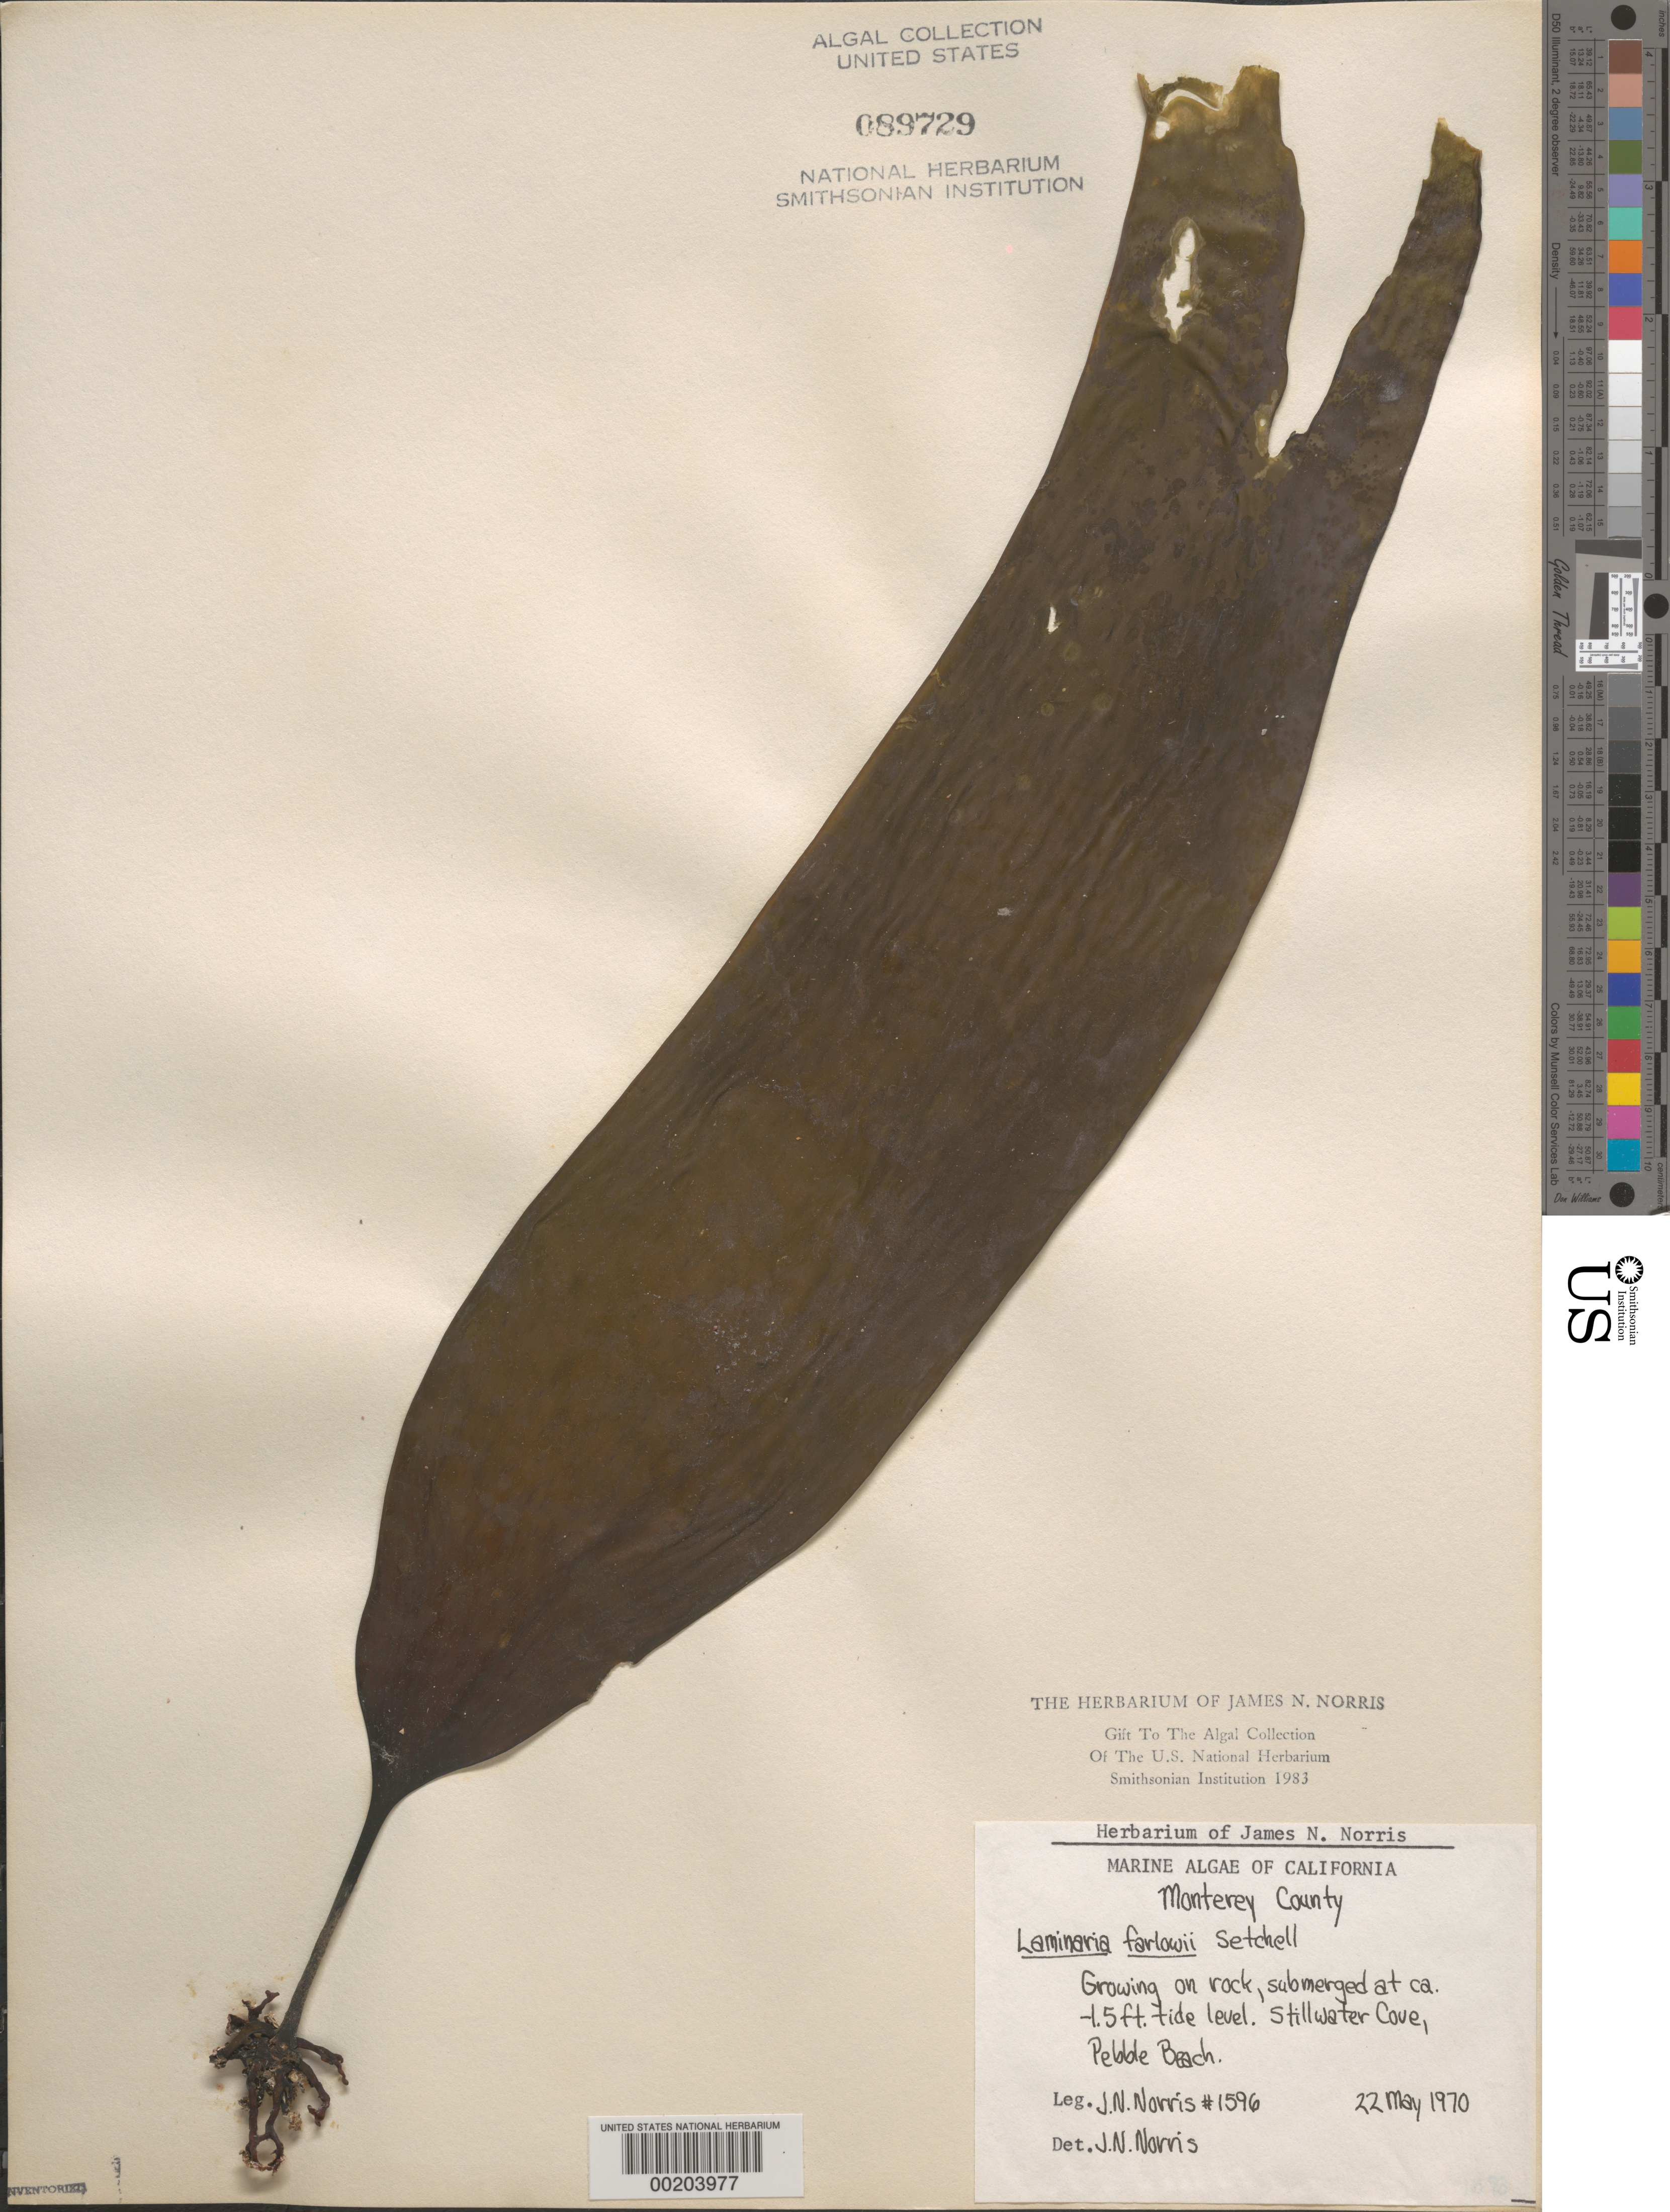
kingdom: Chromista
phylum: Ochrophyta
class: Phaeophyceae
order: Laminariales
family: Laminariaceae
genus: Laminaria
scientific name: Laminaria farlowii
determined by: Norris, James N.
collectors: J. N. Norris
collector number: JN-1596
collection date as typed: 22 May 1970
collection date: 1970-05-22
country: United States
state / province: California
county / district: Monterey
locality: Stillwater Cove, Pebble Beach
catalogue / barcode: US 89729